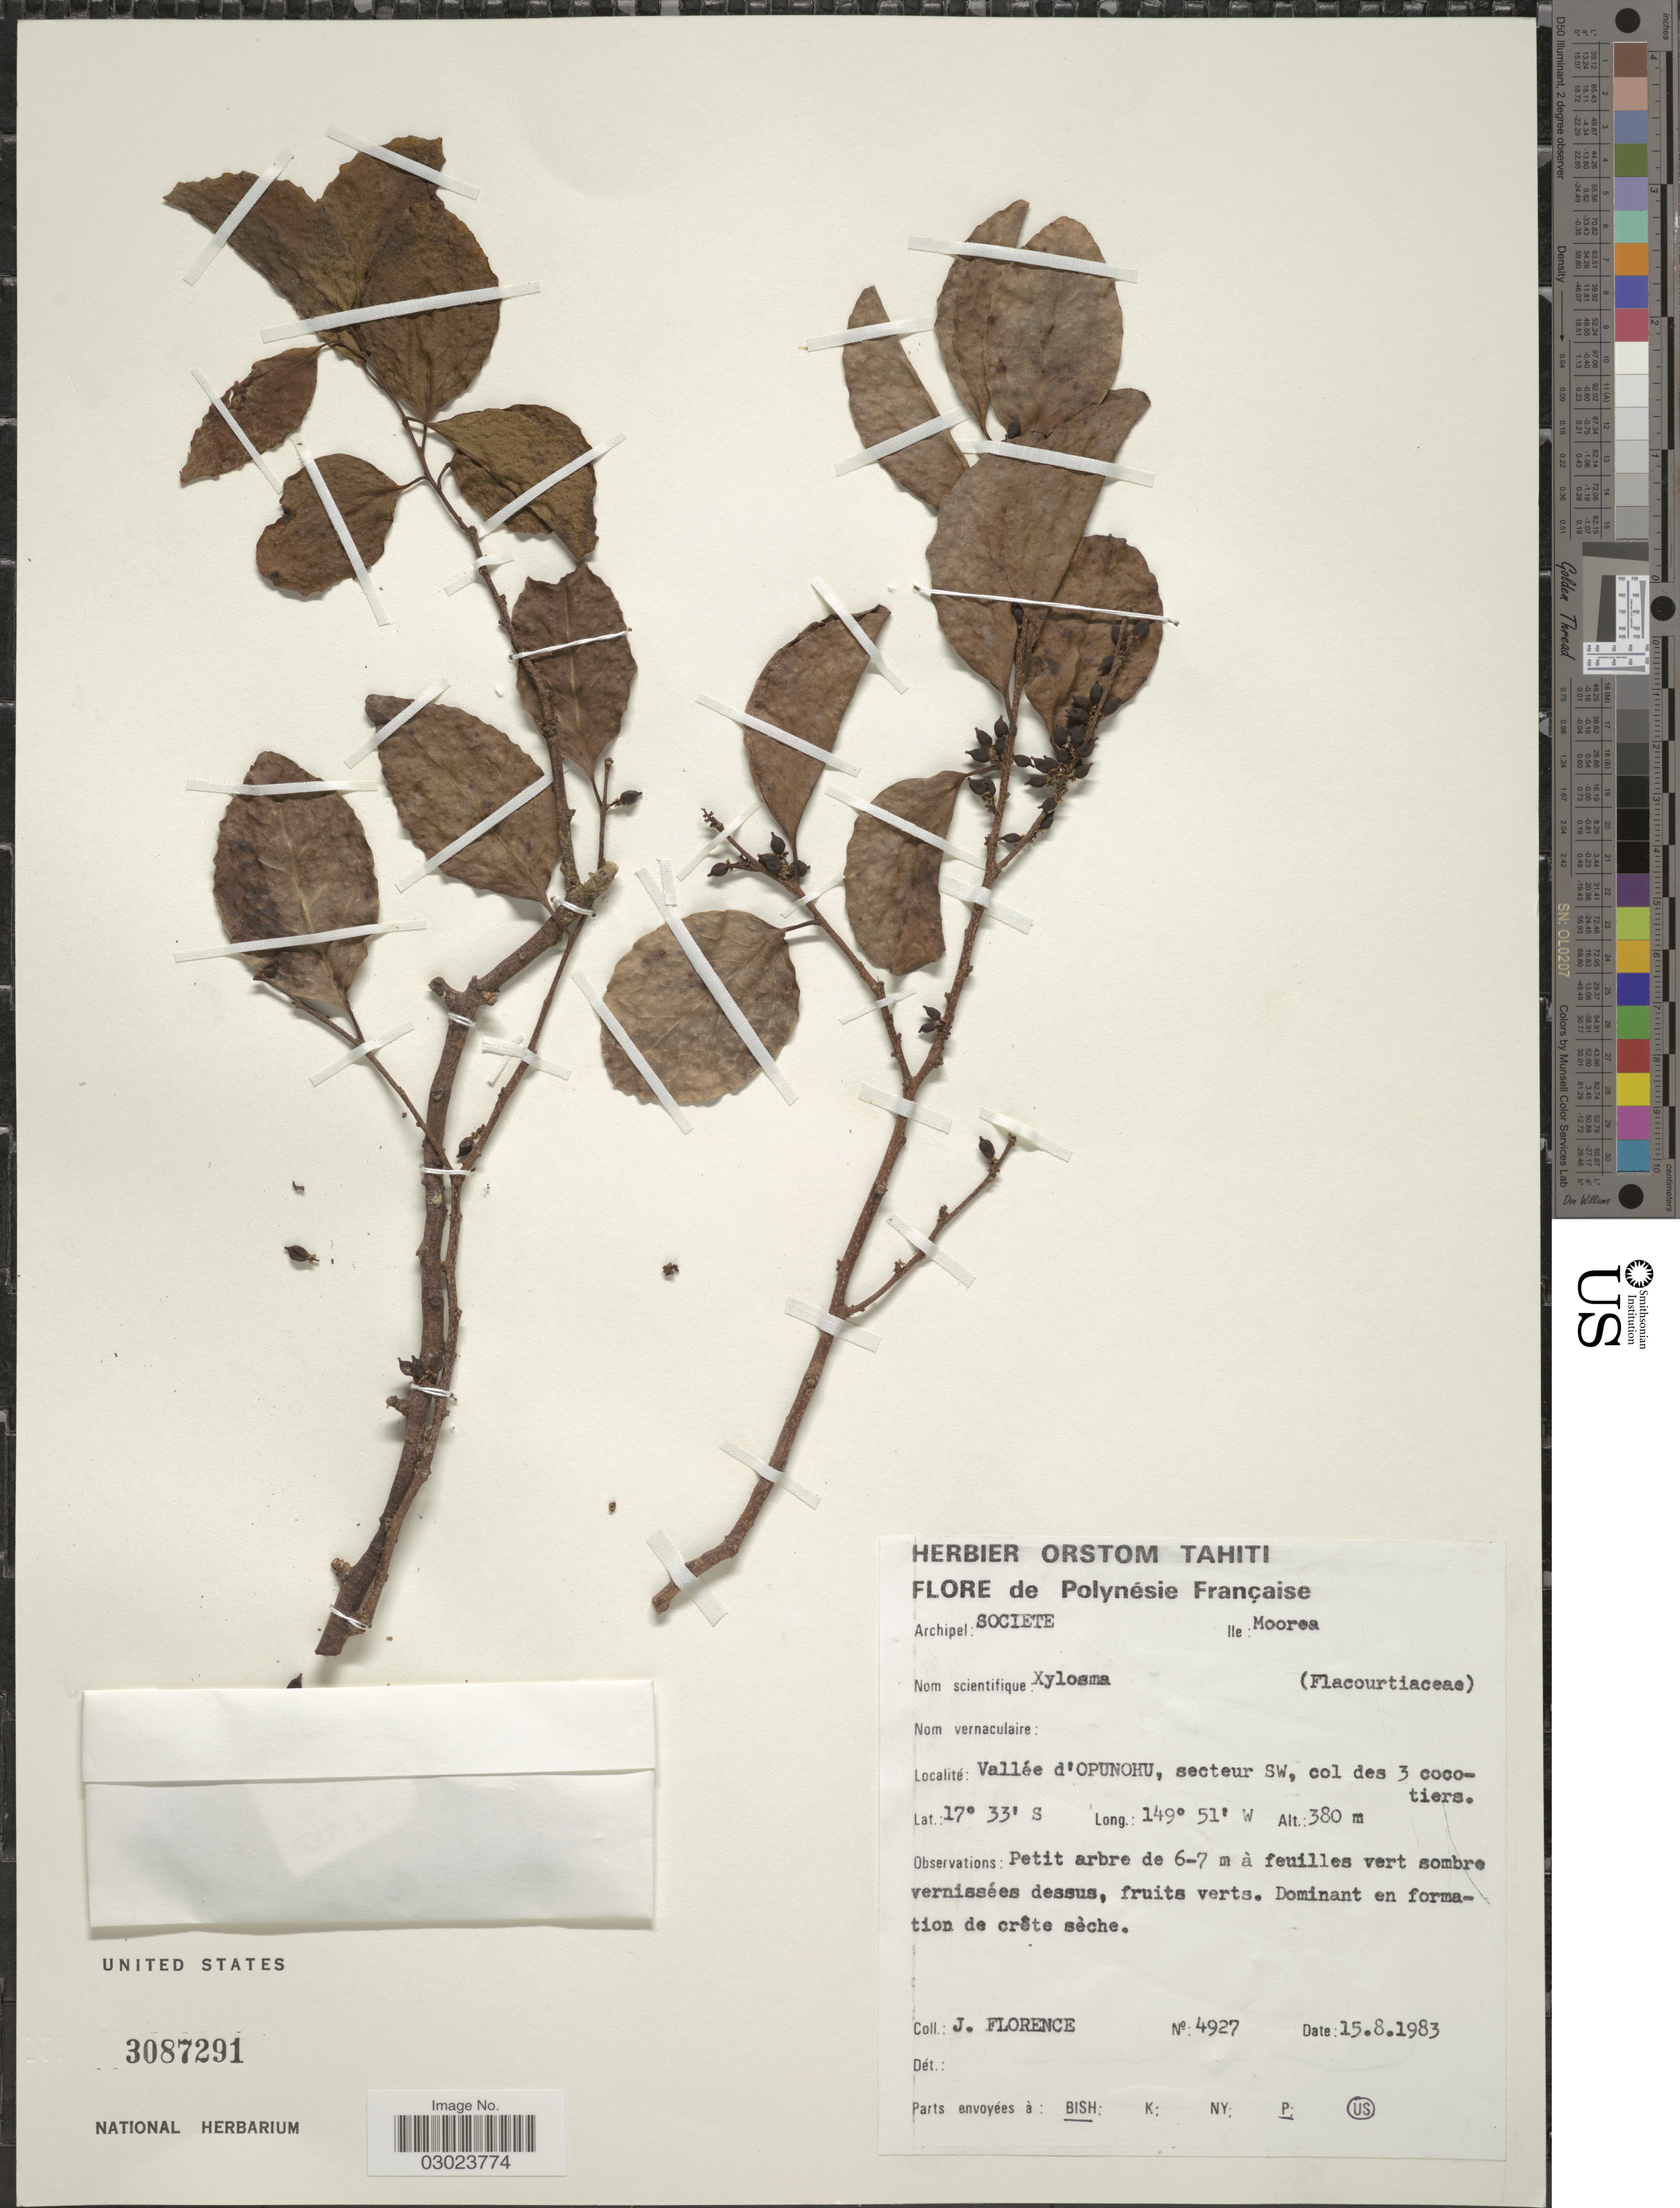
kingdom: Plantae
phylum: Tracheophyta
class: Magnoliopsida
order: Malpighiales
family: Salicaceae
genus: Xylosma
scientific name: Xylosma sp.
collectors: J. Florence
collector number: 4927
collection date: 1983-08-15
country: French Polynesia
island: Moorea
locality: Archipel: Societe Ile: Moorea. Vallée d'Opunohu, secteur SW, col des 3 cocotiers.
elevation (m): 380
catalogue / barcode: US 3087291